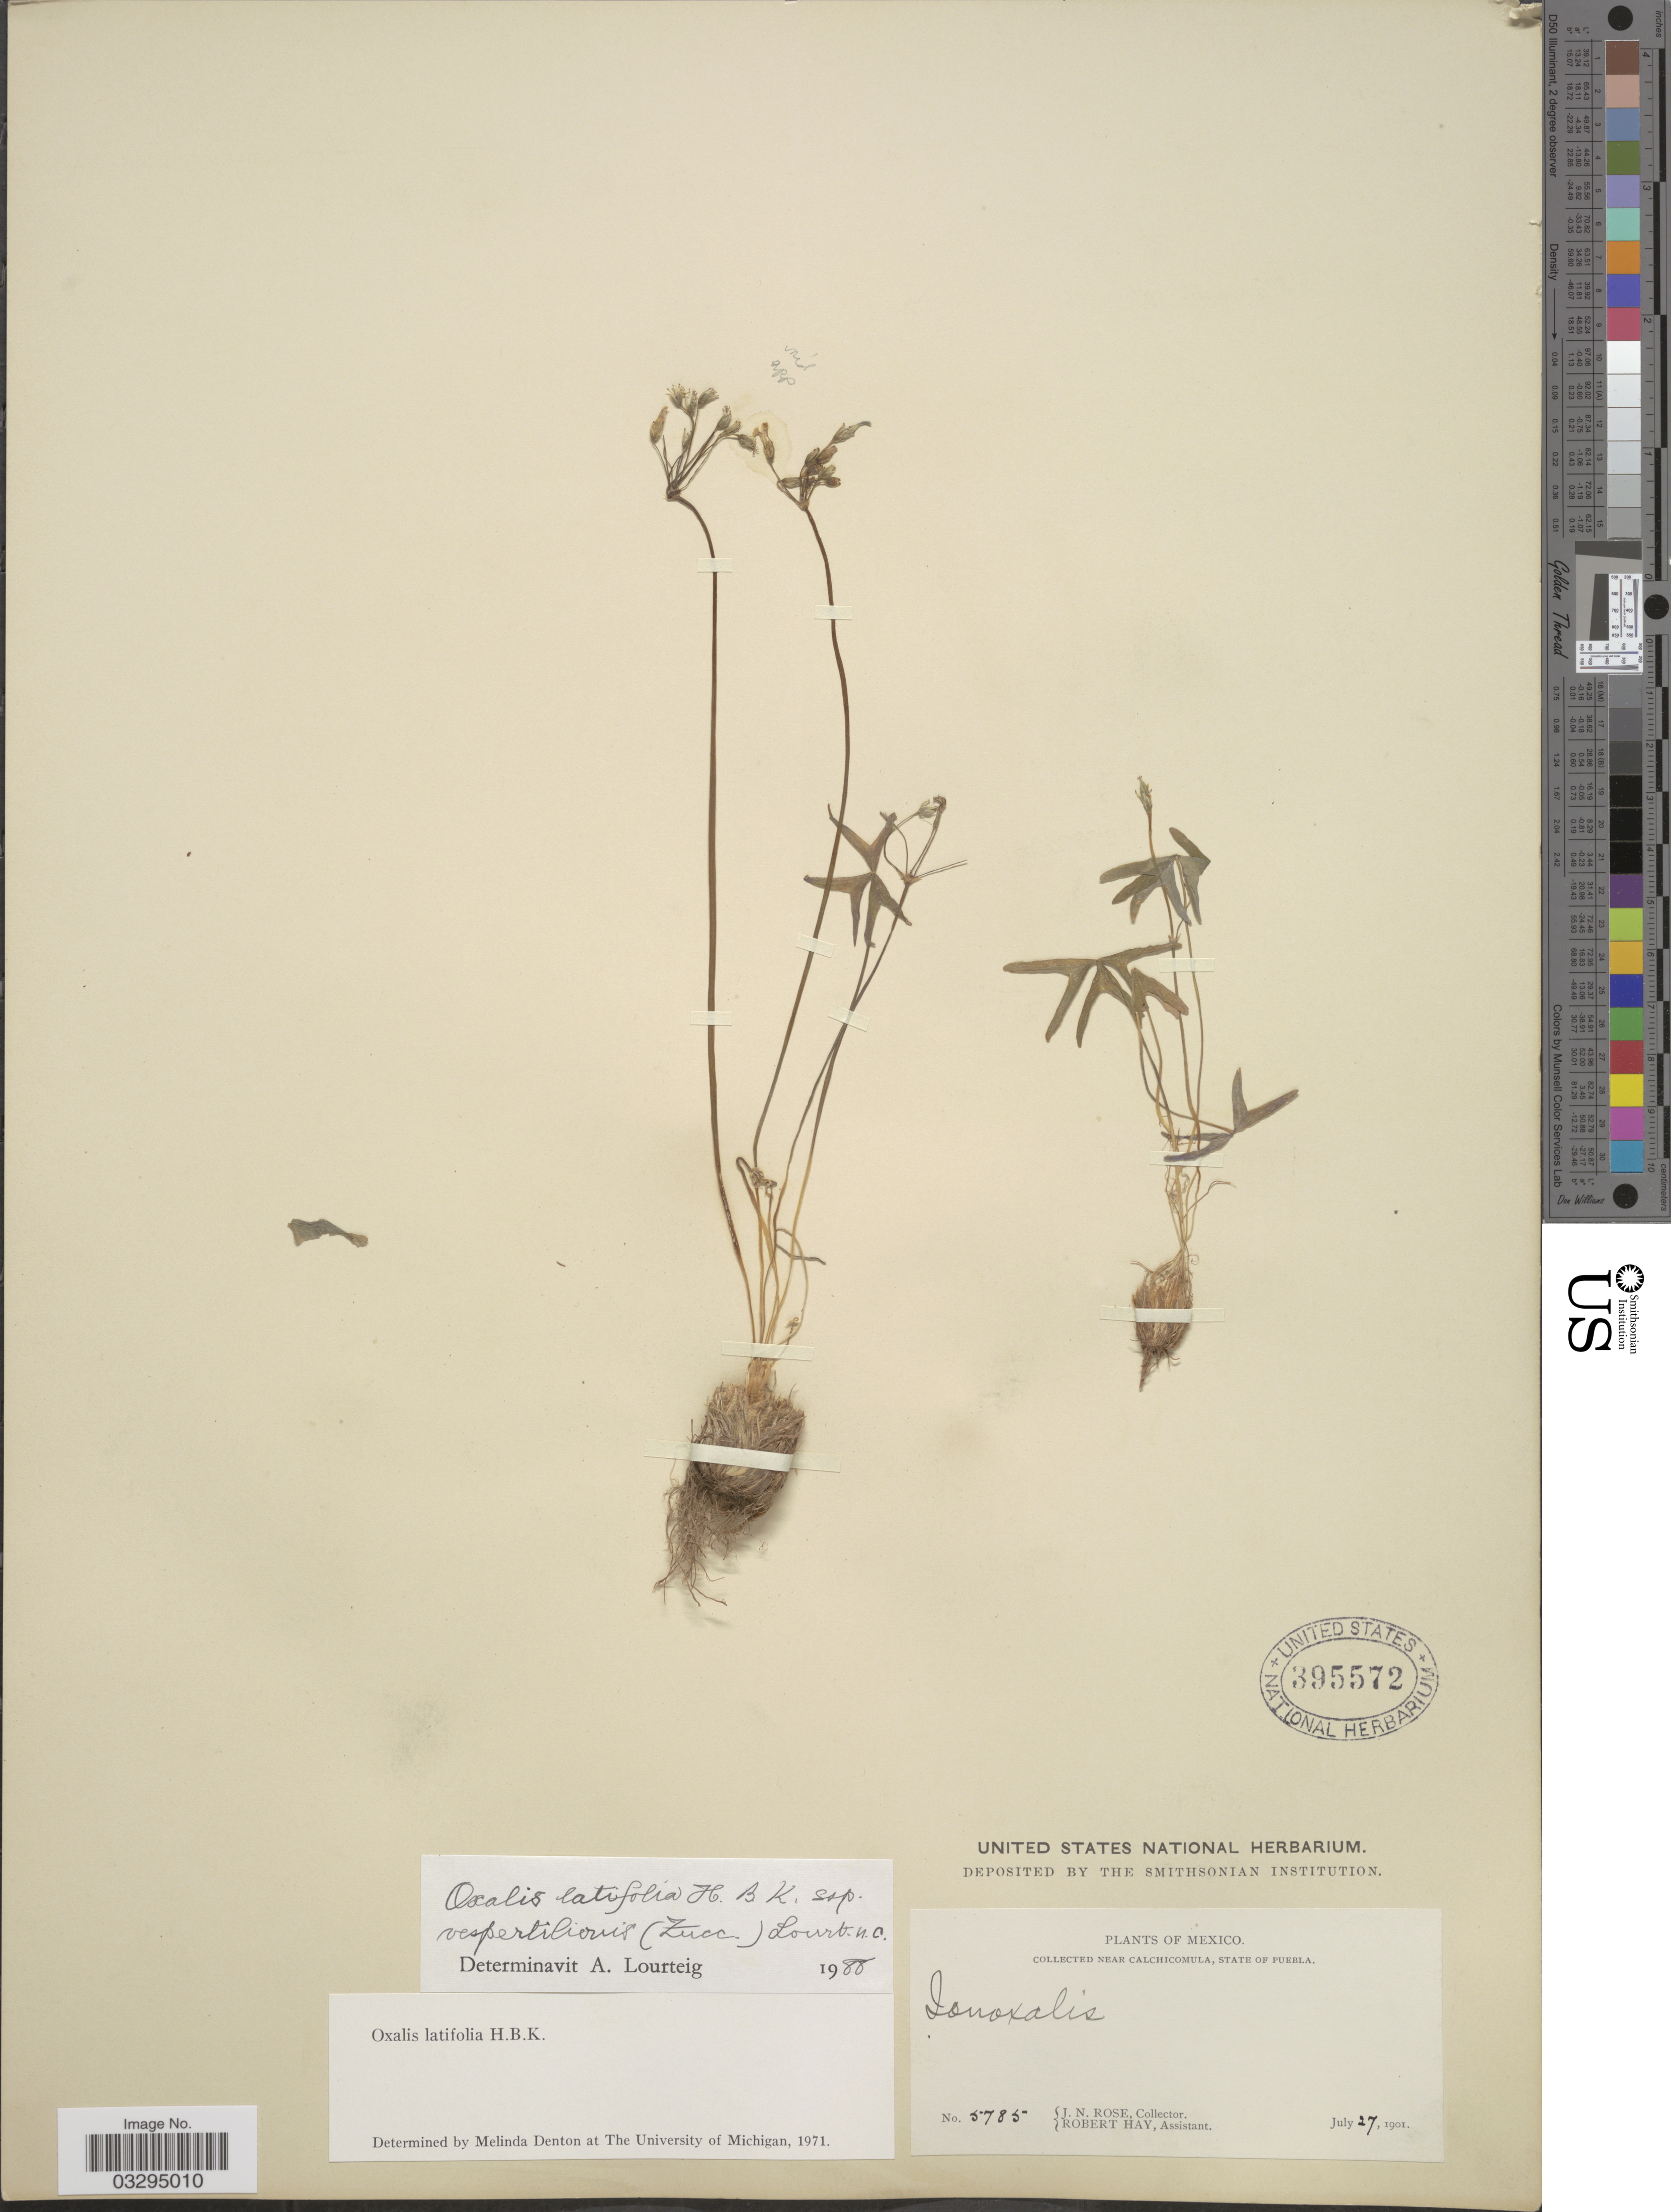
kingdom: Plantae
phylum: Tracheophyta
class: Magnoliopsida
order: Oxalidales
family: Oxalidaceae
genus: Oxalis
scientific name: Oxalis latifolia subsp. vespertilionis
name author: (Zucc.) Lourteig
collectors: J. N. Rose & R. Hay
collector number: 5785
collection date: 1901-07-27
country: Mexico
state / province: Puebla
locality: Collected near Calchicomula, State of Puebla.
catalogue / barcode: US 395572